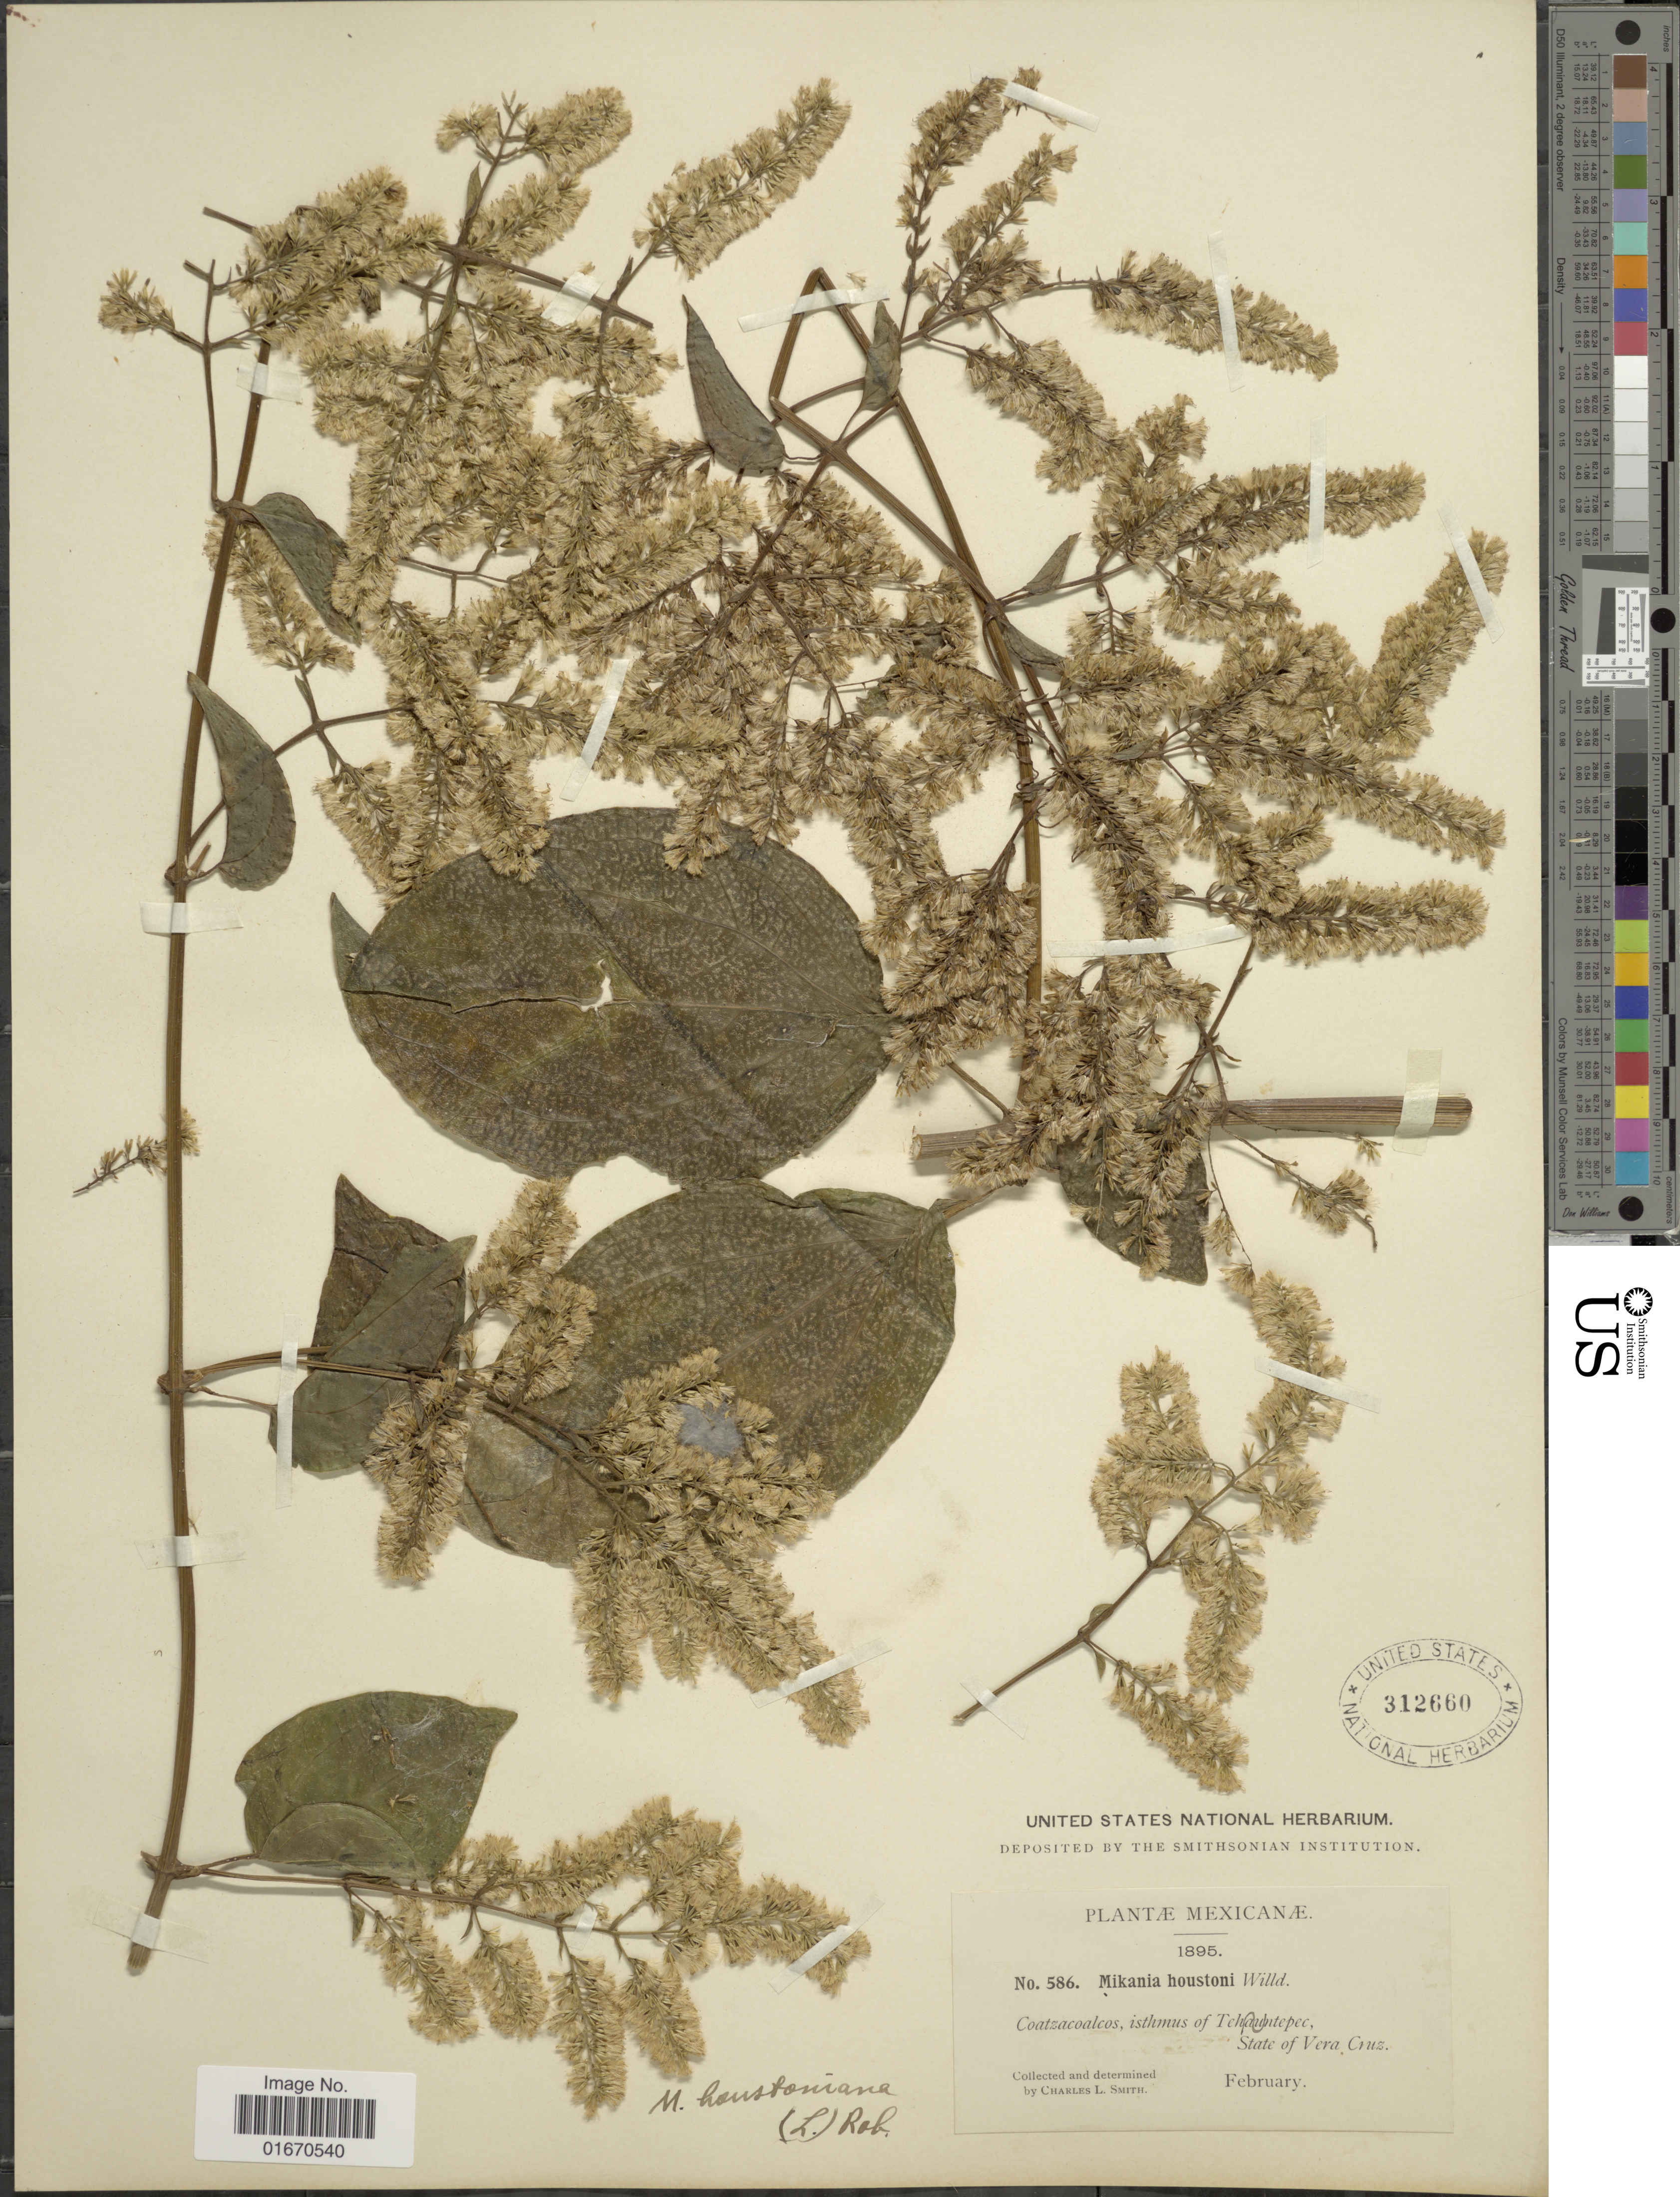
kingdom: Plantae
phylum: Tracheophyta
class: Magnoliopsida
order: Asterales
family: Asteraceae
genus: Mikania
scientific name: Mikania houstoniana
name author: (L.) B.L. Rob.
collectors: C. L. Smith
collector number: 586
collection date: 1895-02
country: Mexico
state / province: Veracruz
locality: Mexicanae, State of Vera Cruz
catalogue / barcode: US 312660